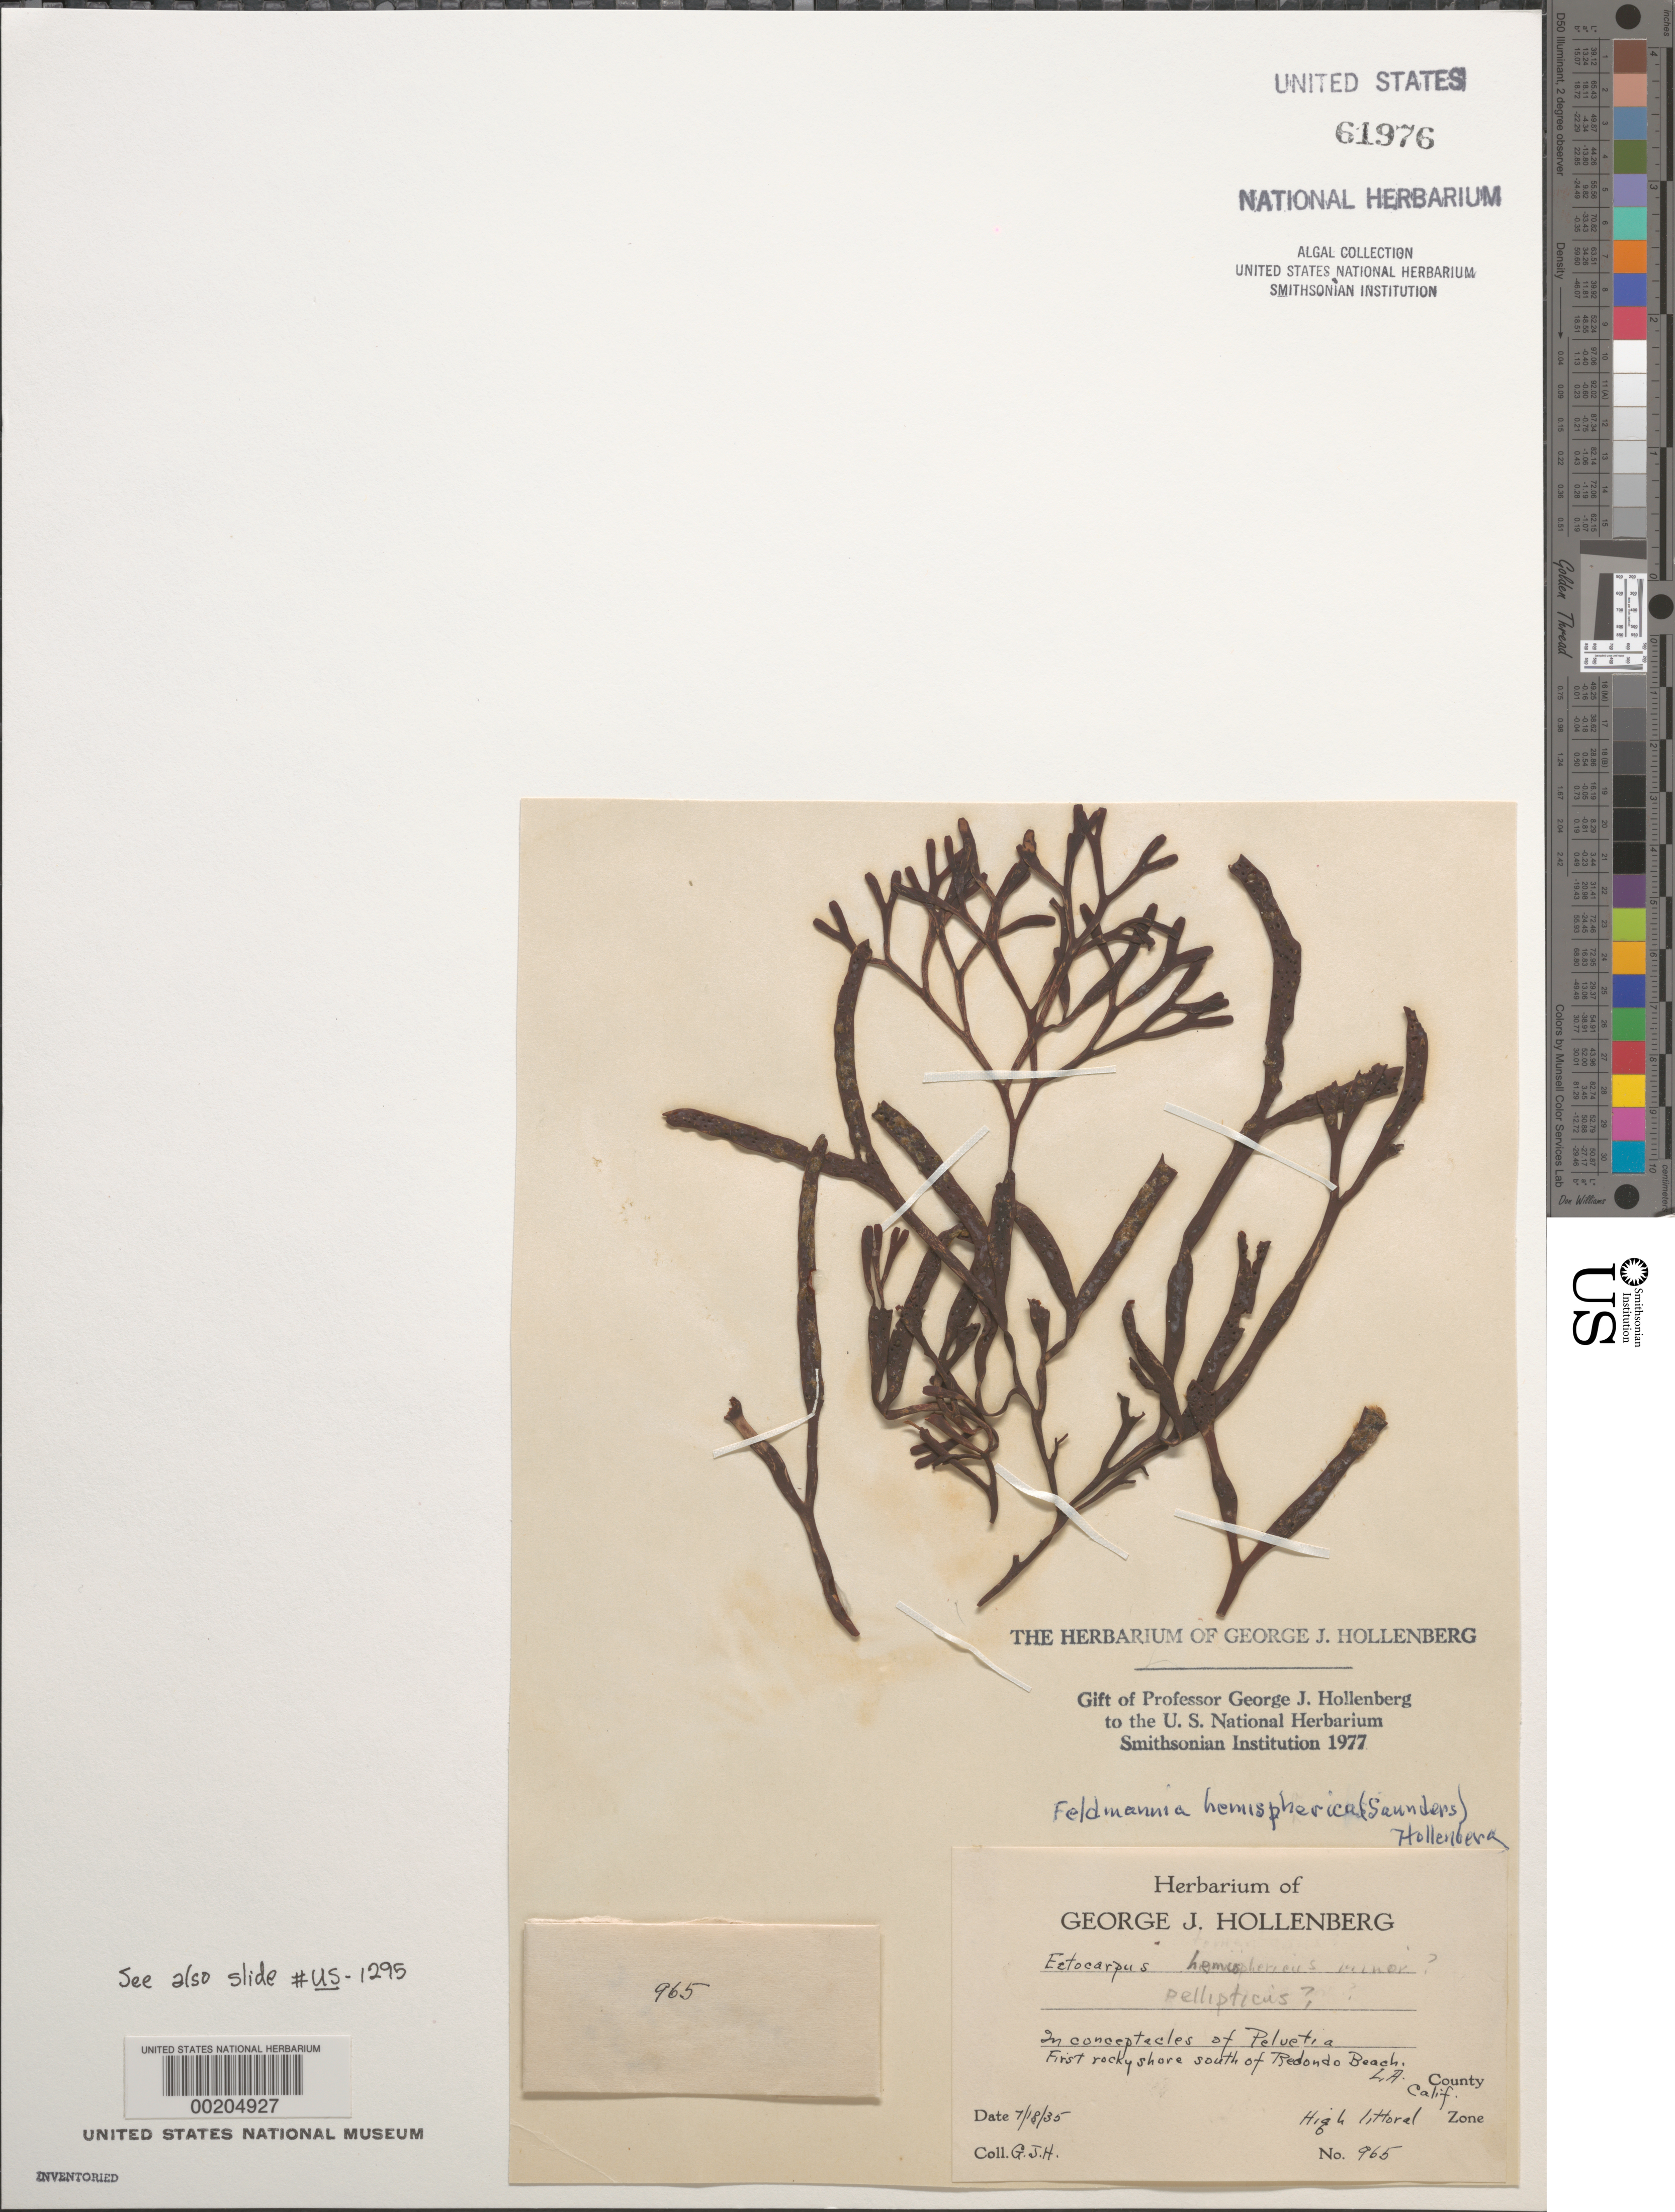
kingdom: Chromista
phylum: Ochrophyta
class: Phaeophyceae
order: Ectocarpales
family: Acinetosporaceae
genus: Feldmannia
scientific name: Feldmannia hemispherica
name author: (D.A. Saunders) Hollenb.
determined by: Hollenberg, George J.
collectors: G. Hollenberg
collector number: GJH 965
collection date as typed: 18 Jul 1935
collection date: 1935-07-18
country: United States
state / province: California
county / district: Los Angeles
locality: South of Redondo Beach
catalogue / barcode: US 61976